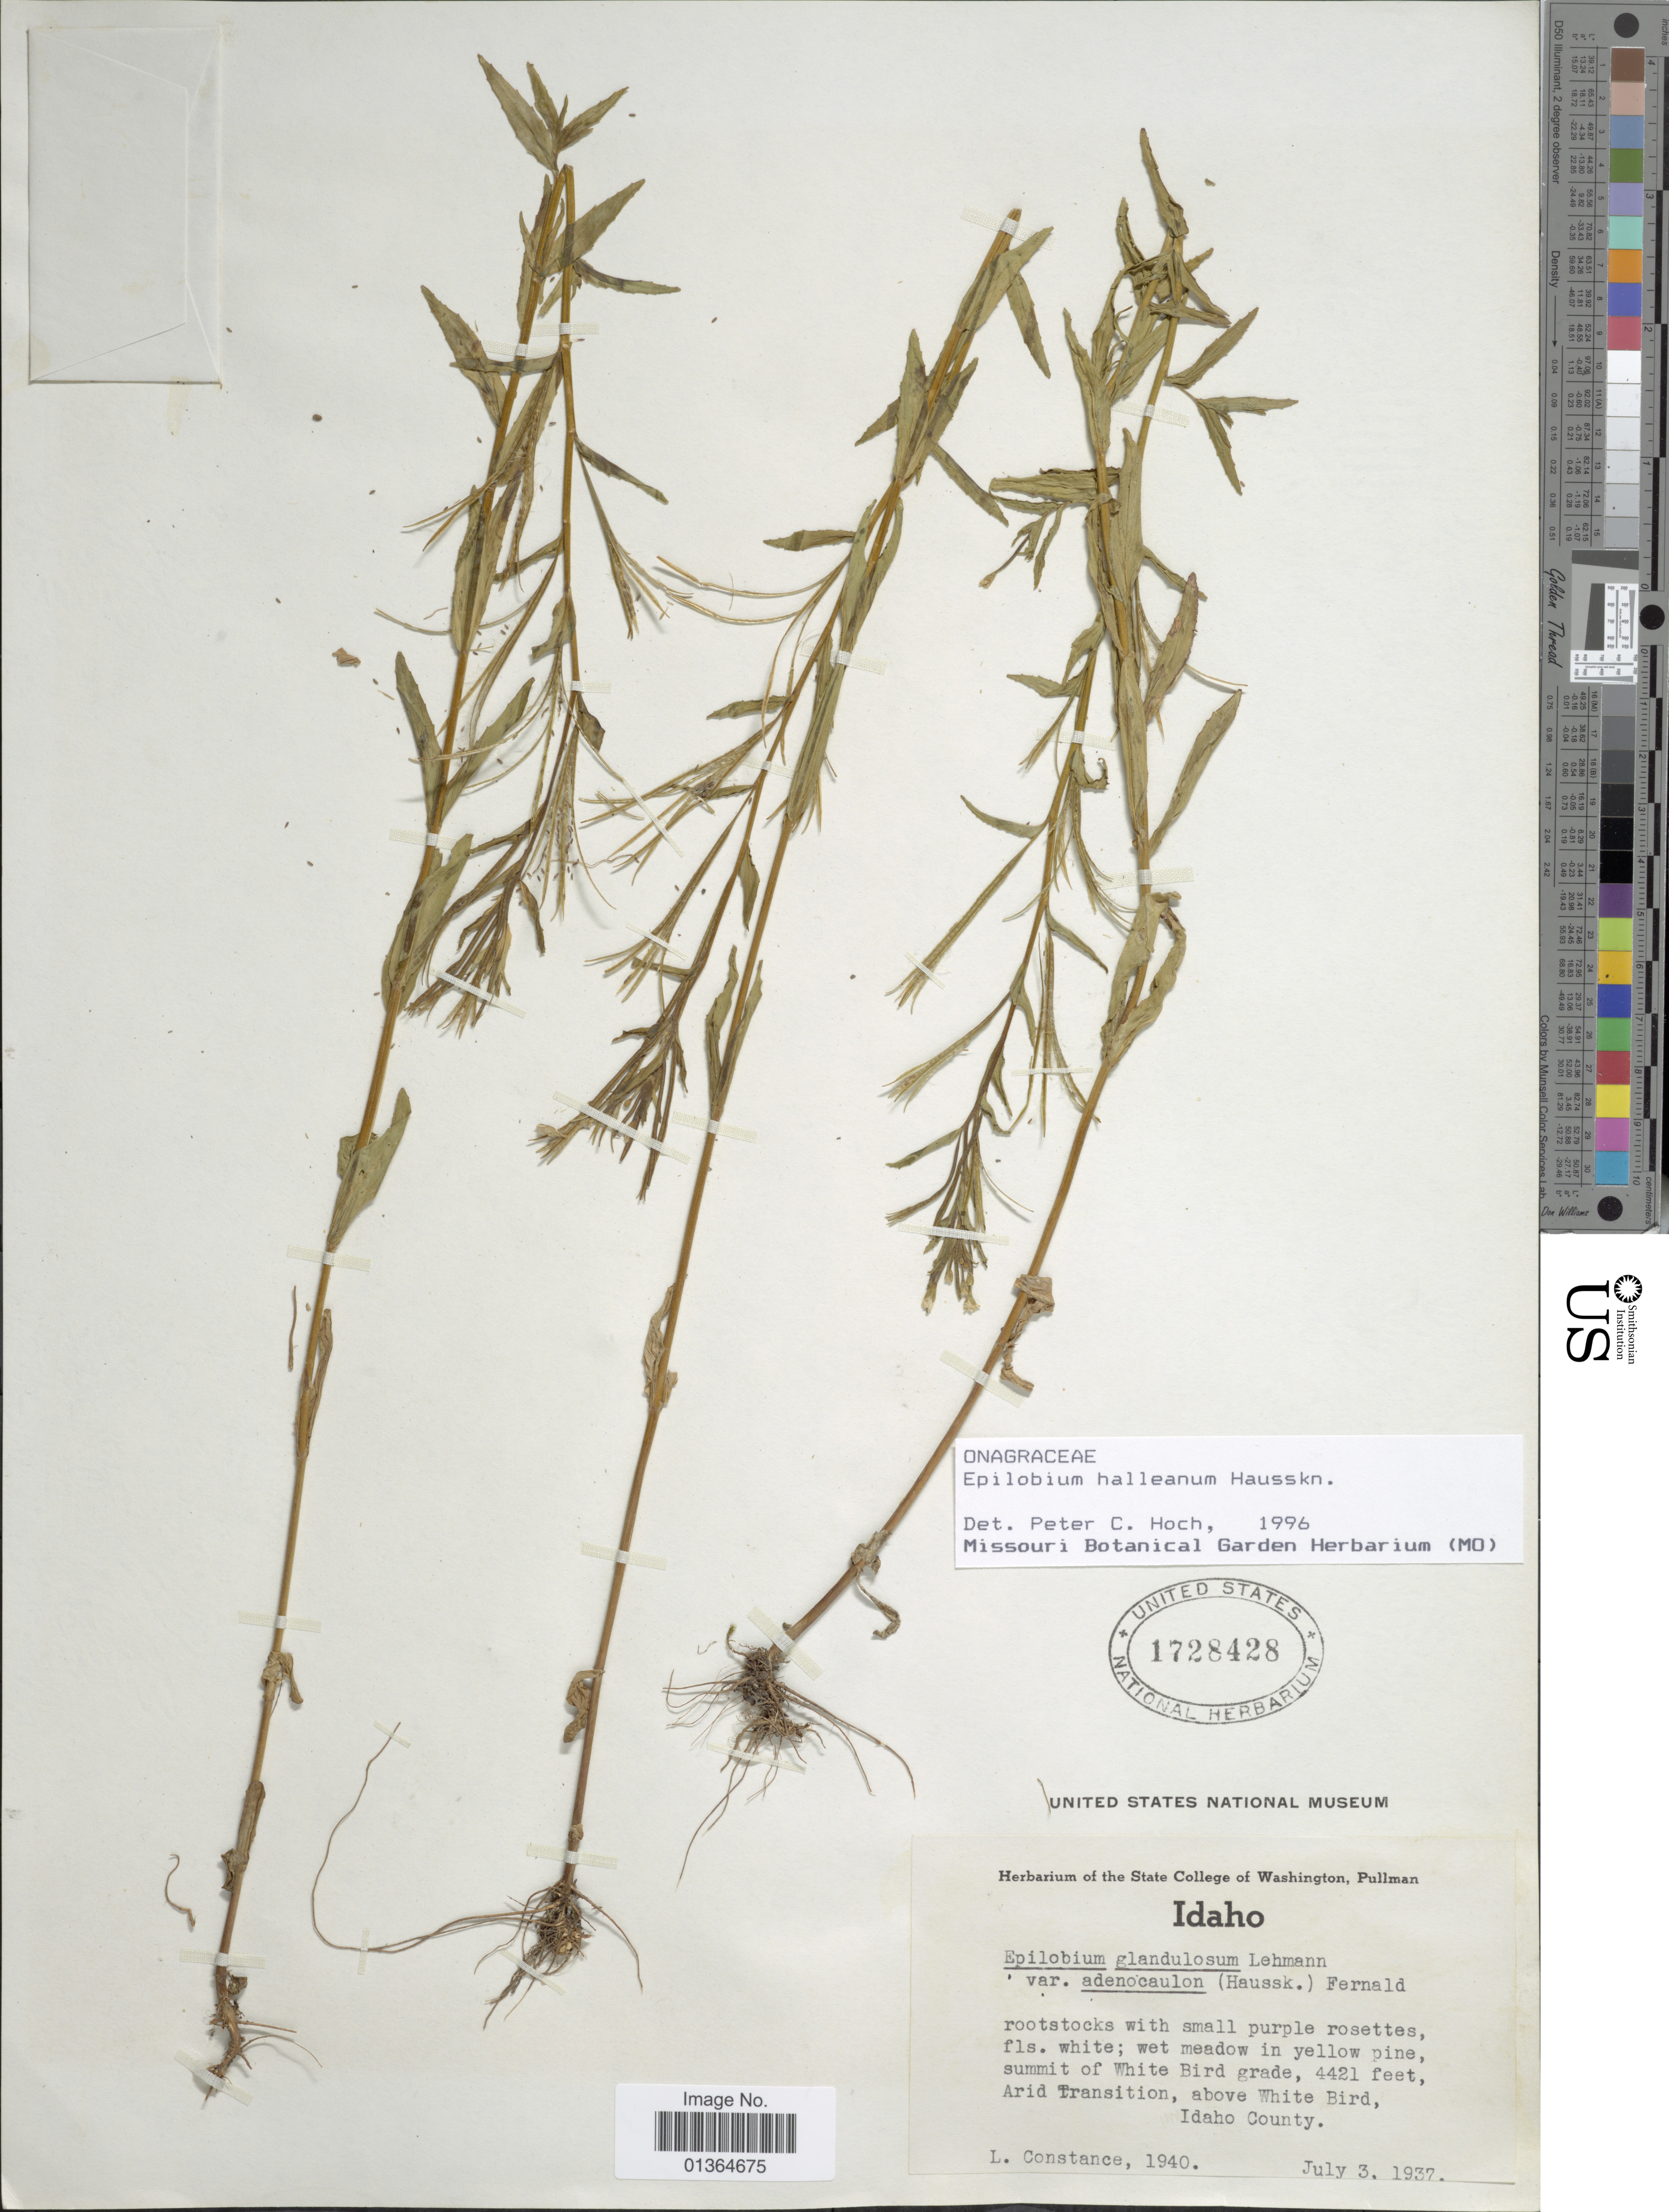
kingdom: Plantae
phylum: Tracheophyta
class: Magnoliopsida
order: Myrtales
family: Onagraceae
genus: Epilobium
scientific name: Epilobium hallianum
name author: Hausskn.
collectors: L. Constance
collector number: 1940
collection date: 1937-07-03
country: United States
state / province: Idaho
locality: Summit of White Bird grade, Arid Transition, above White Bird.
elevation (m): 1348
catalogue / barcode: US 1728428